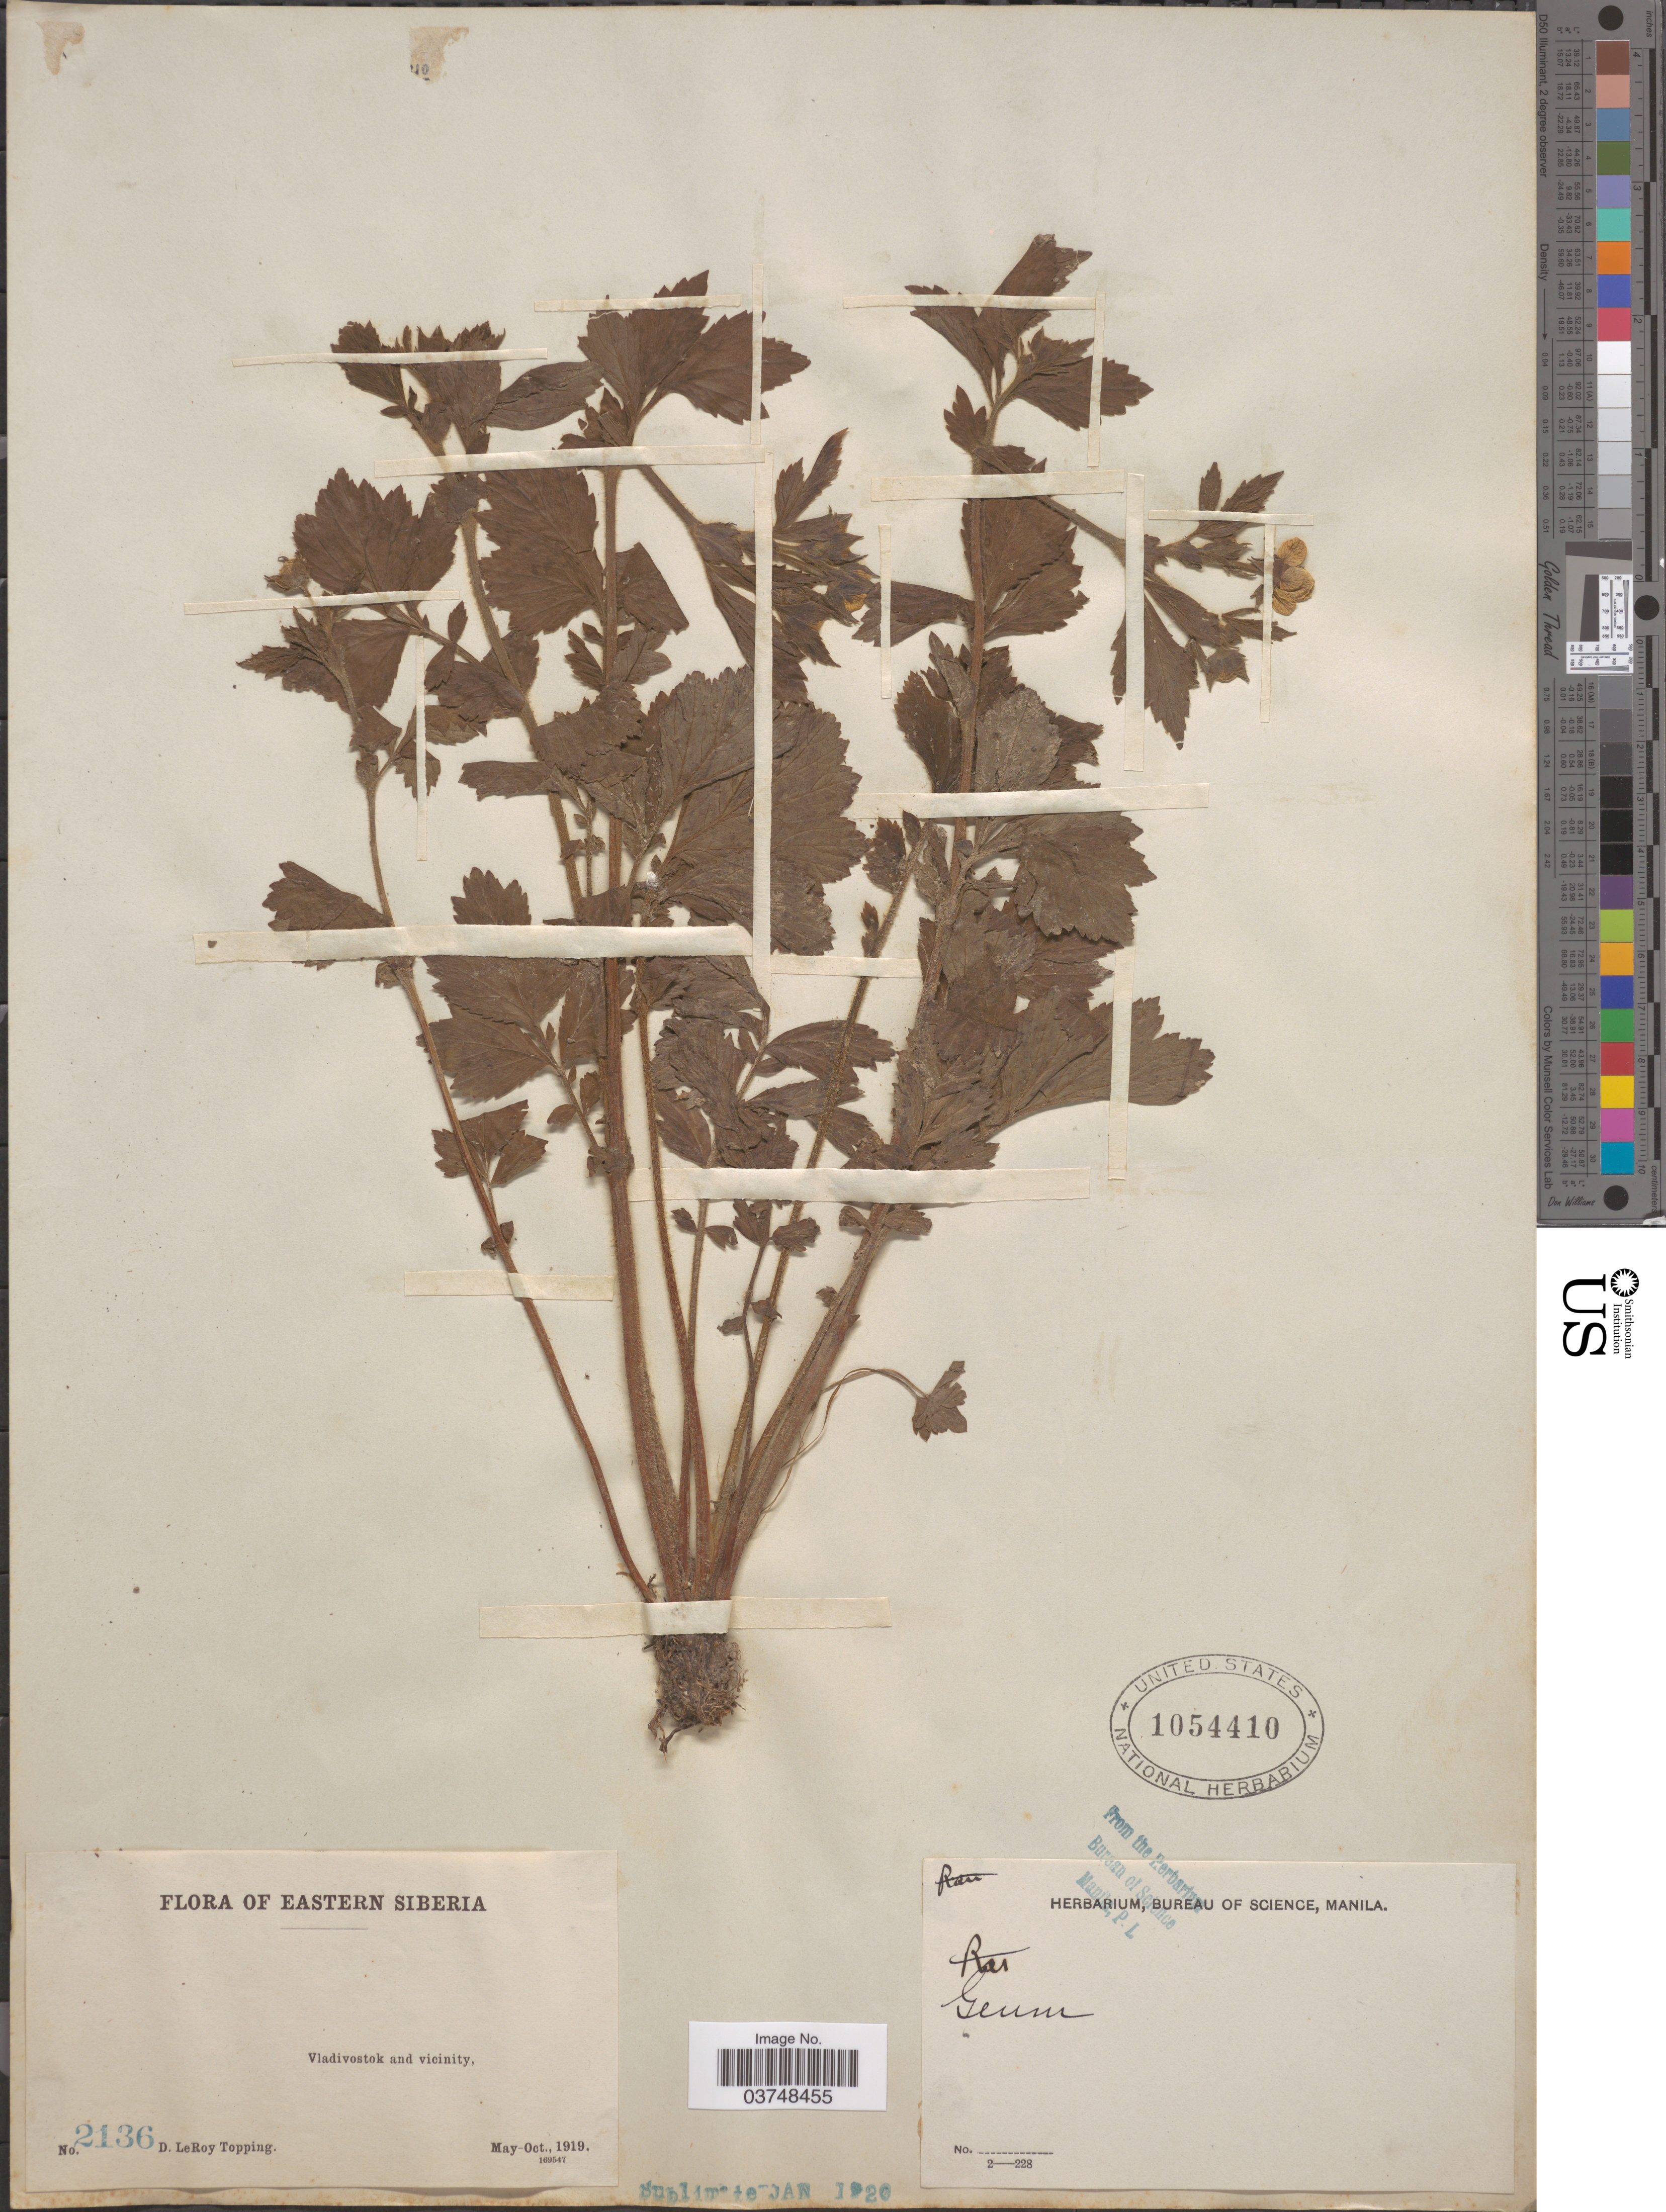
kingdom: Plantae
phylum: Tracheophyta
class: Magnoliopsida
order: Rosales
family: Rosaceae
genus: Geum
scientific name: Geum sp.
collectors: D. L. Topping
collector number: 2136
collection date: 1919-05/1919-10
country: Russian Federation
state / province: Primorsky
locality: Eastern Siberia. Vladivostok and vicinity.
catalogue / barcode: US 1054410